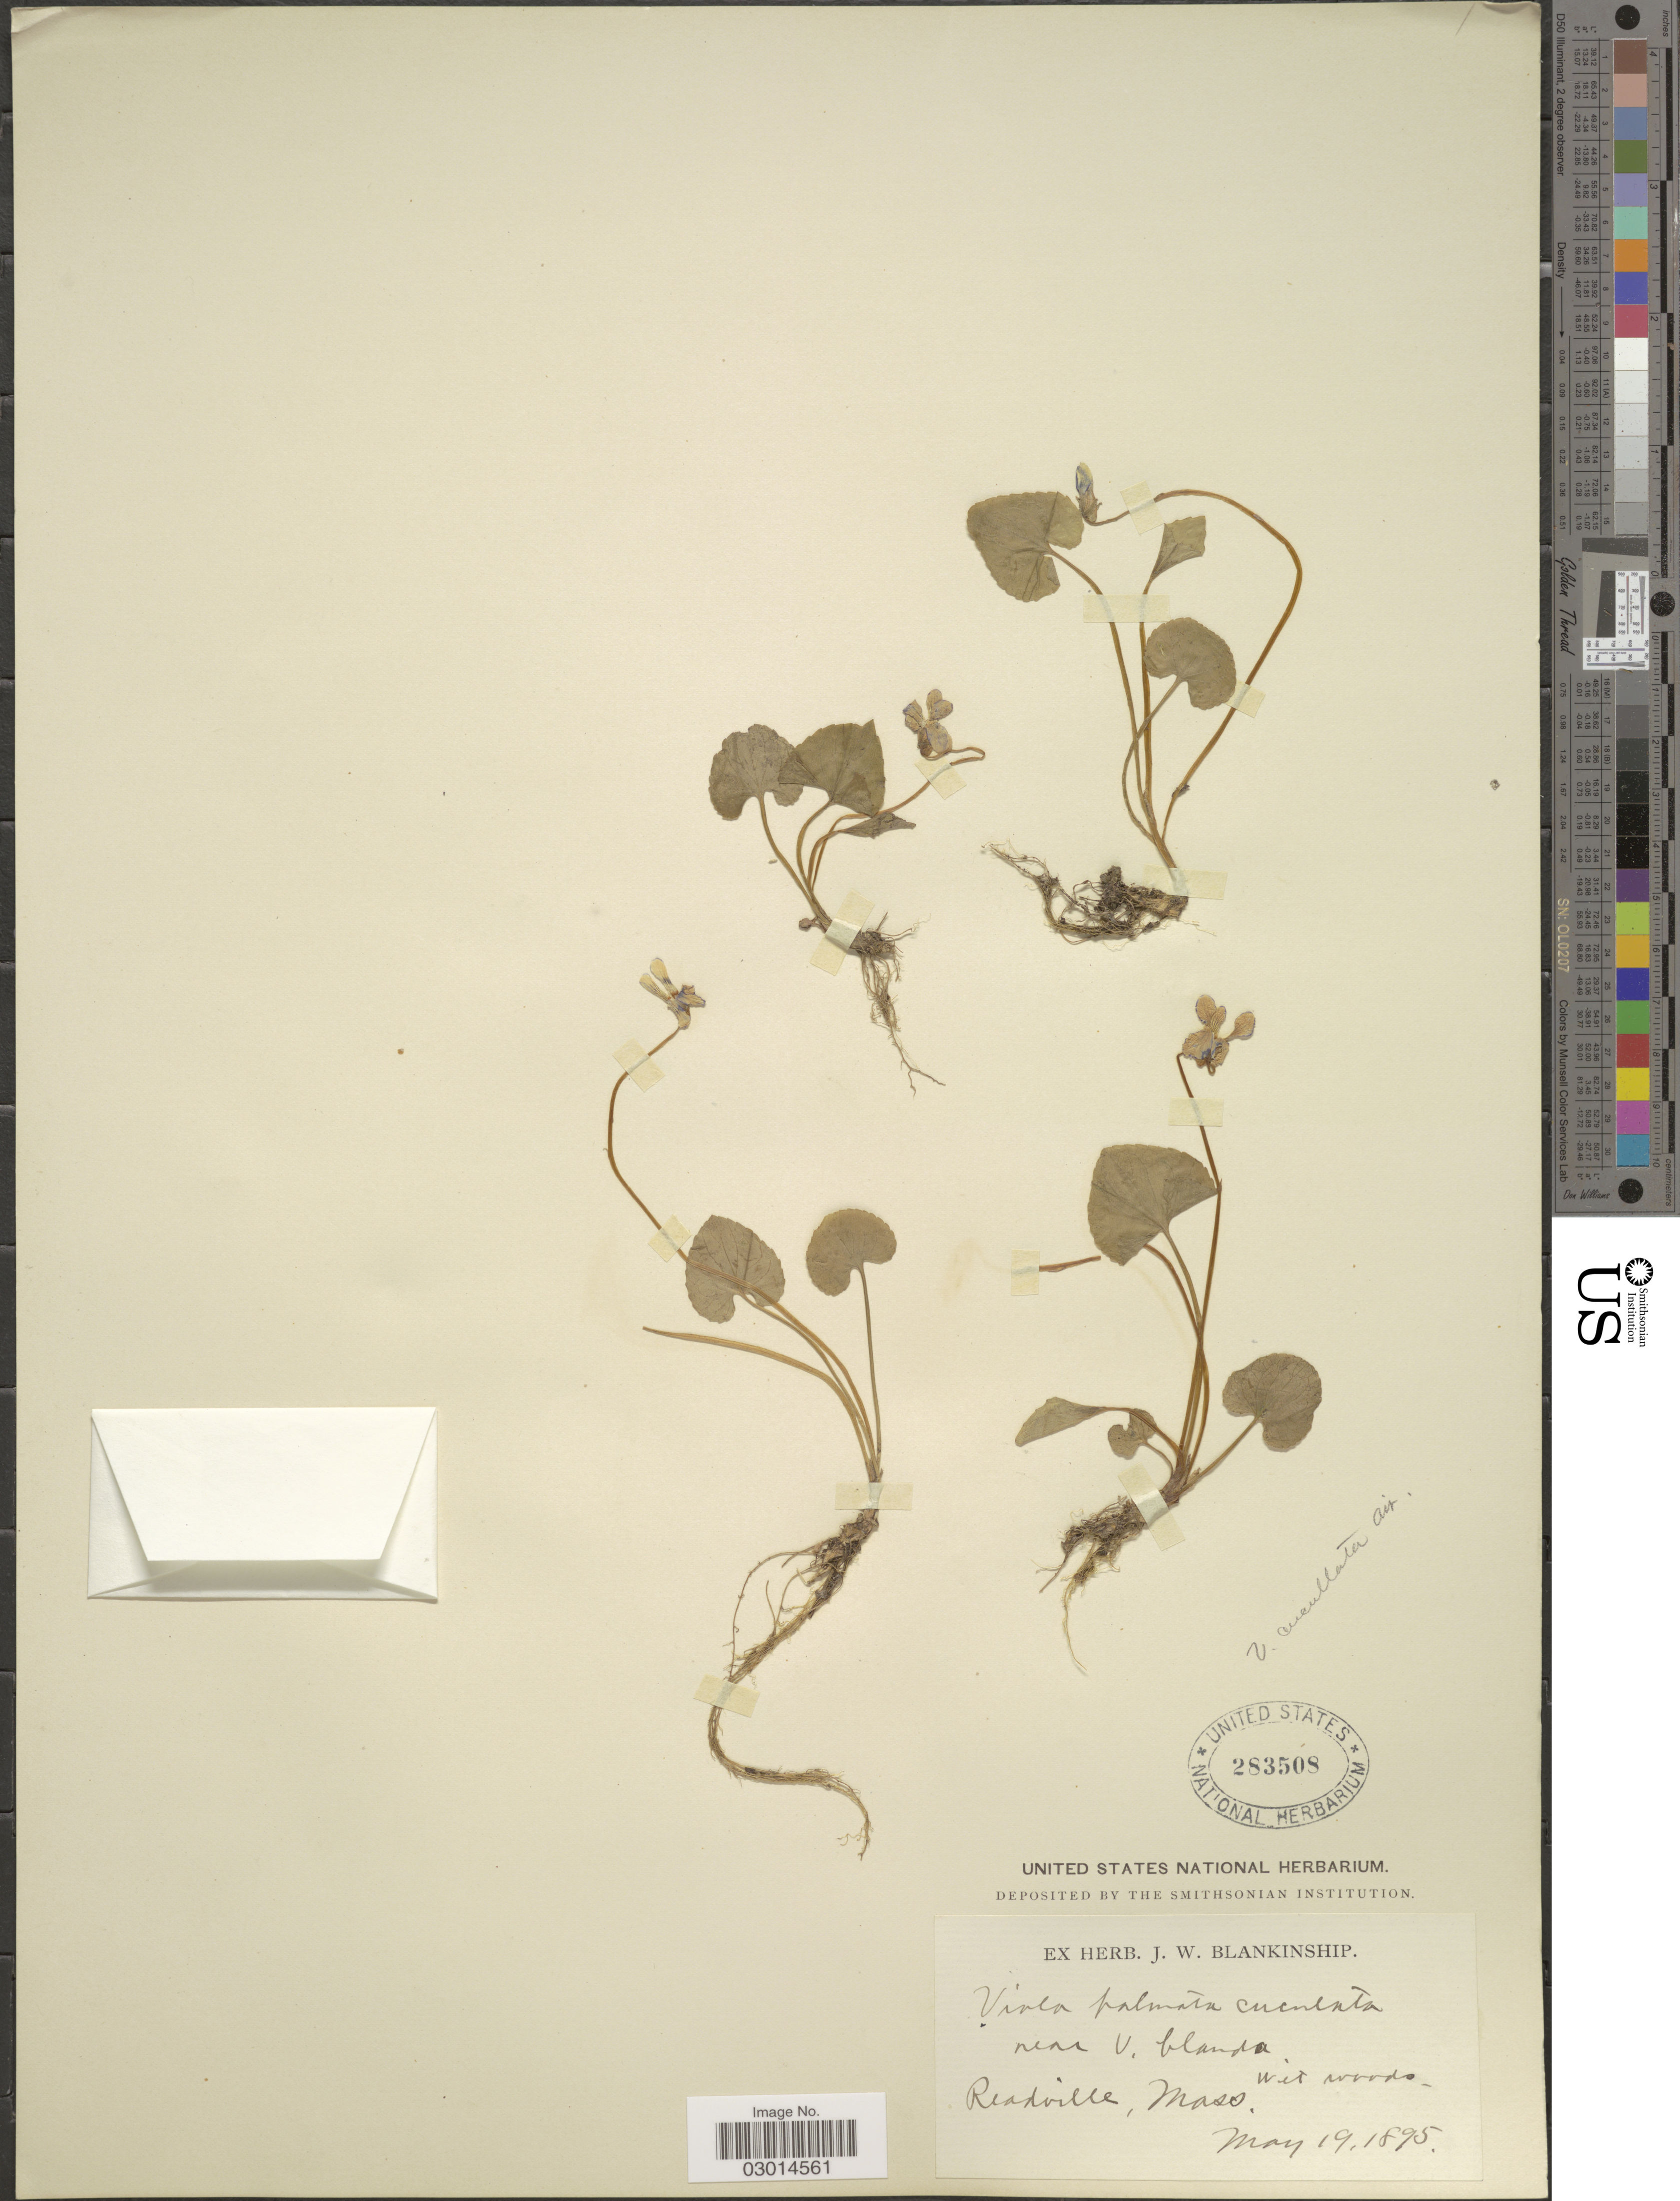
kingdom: Plantae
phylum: Tracheophyta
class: Magnoliopsida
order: Malpighiales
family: Violaceae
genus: Viola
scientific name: Viola cucullata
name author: Aiton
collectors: ex herb. J. W. Blankinship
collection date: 1895-05-19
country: United States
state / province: Massachusetts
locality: Readville.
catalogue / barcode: US 283508